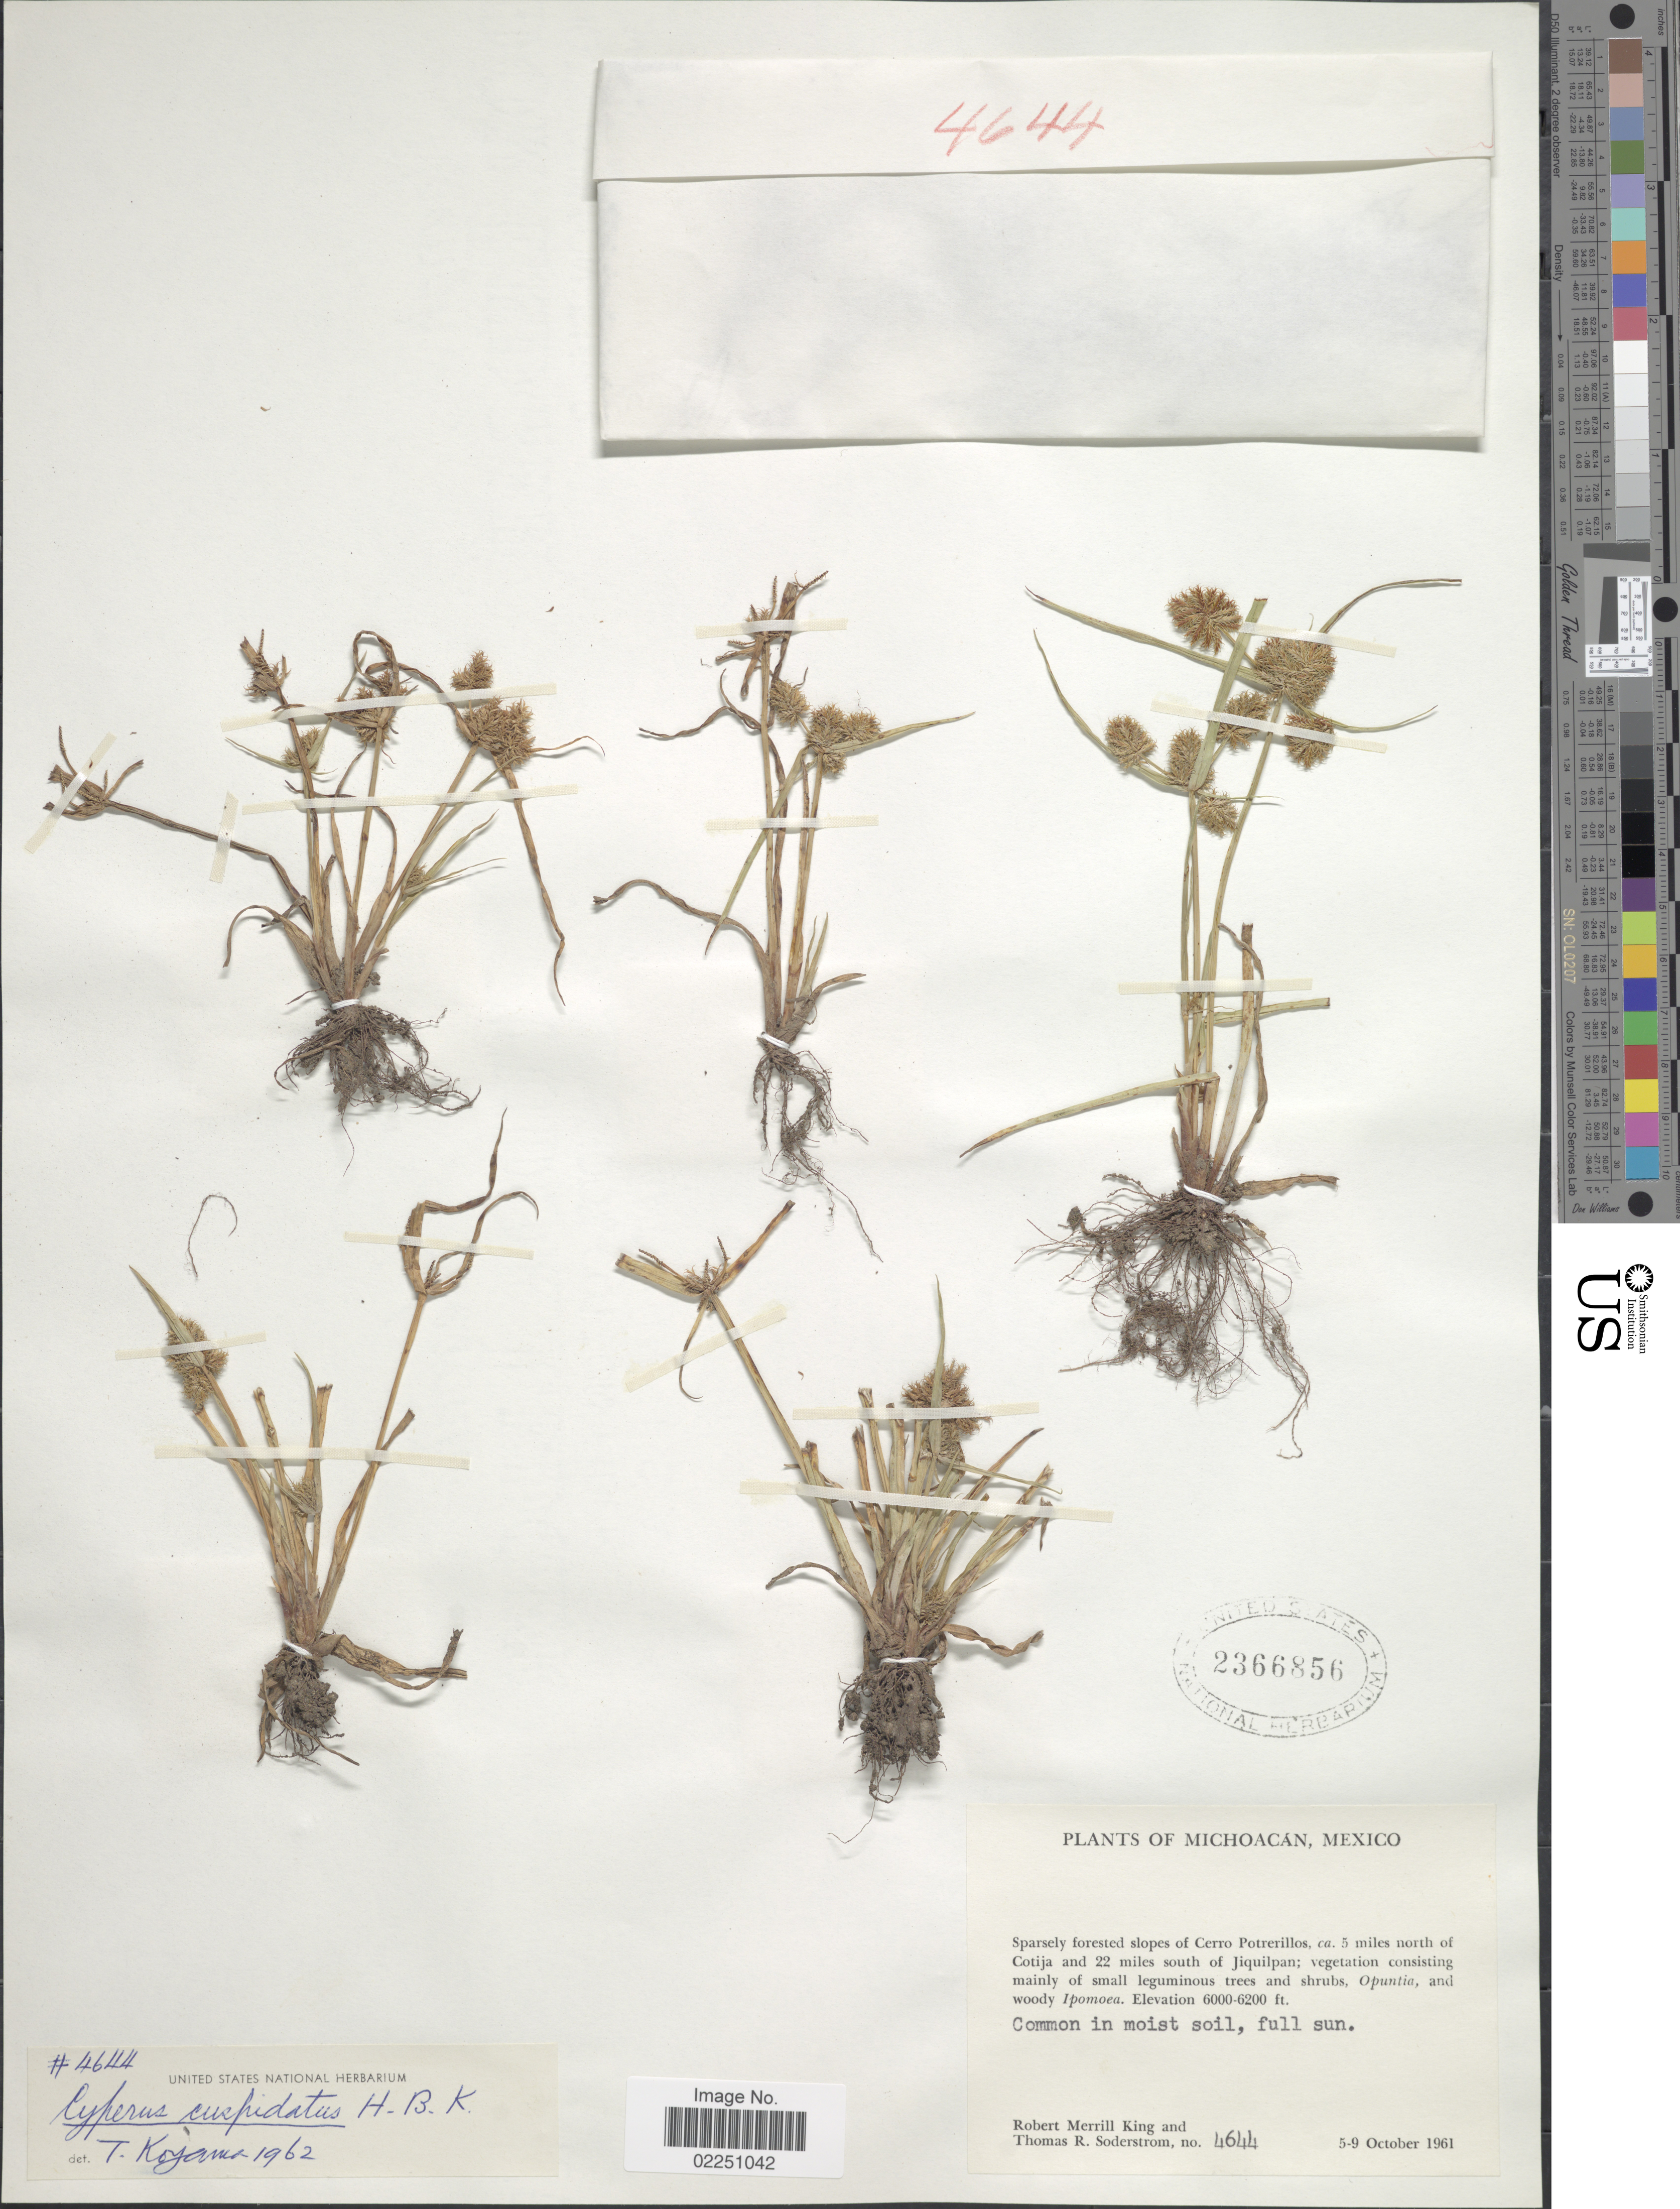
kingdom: Plantae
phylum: Tracheophyta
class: Liliopsida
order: Poales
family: Cyperaceae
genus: Cyperus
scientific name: Cyperus cuspidatus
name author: Kunth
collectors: R. M. King & T. R. Soderstrom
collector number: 4644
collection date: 1961-10-05/1961-10-09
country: Mexico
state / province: Michoacán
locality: Cerro Potrerillos, ca. 5 miles north of Cotija and 22 miles south of Jiquilpan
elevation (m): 1829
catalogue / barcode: US 2366856